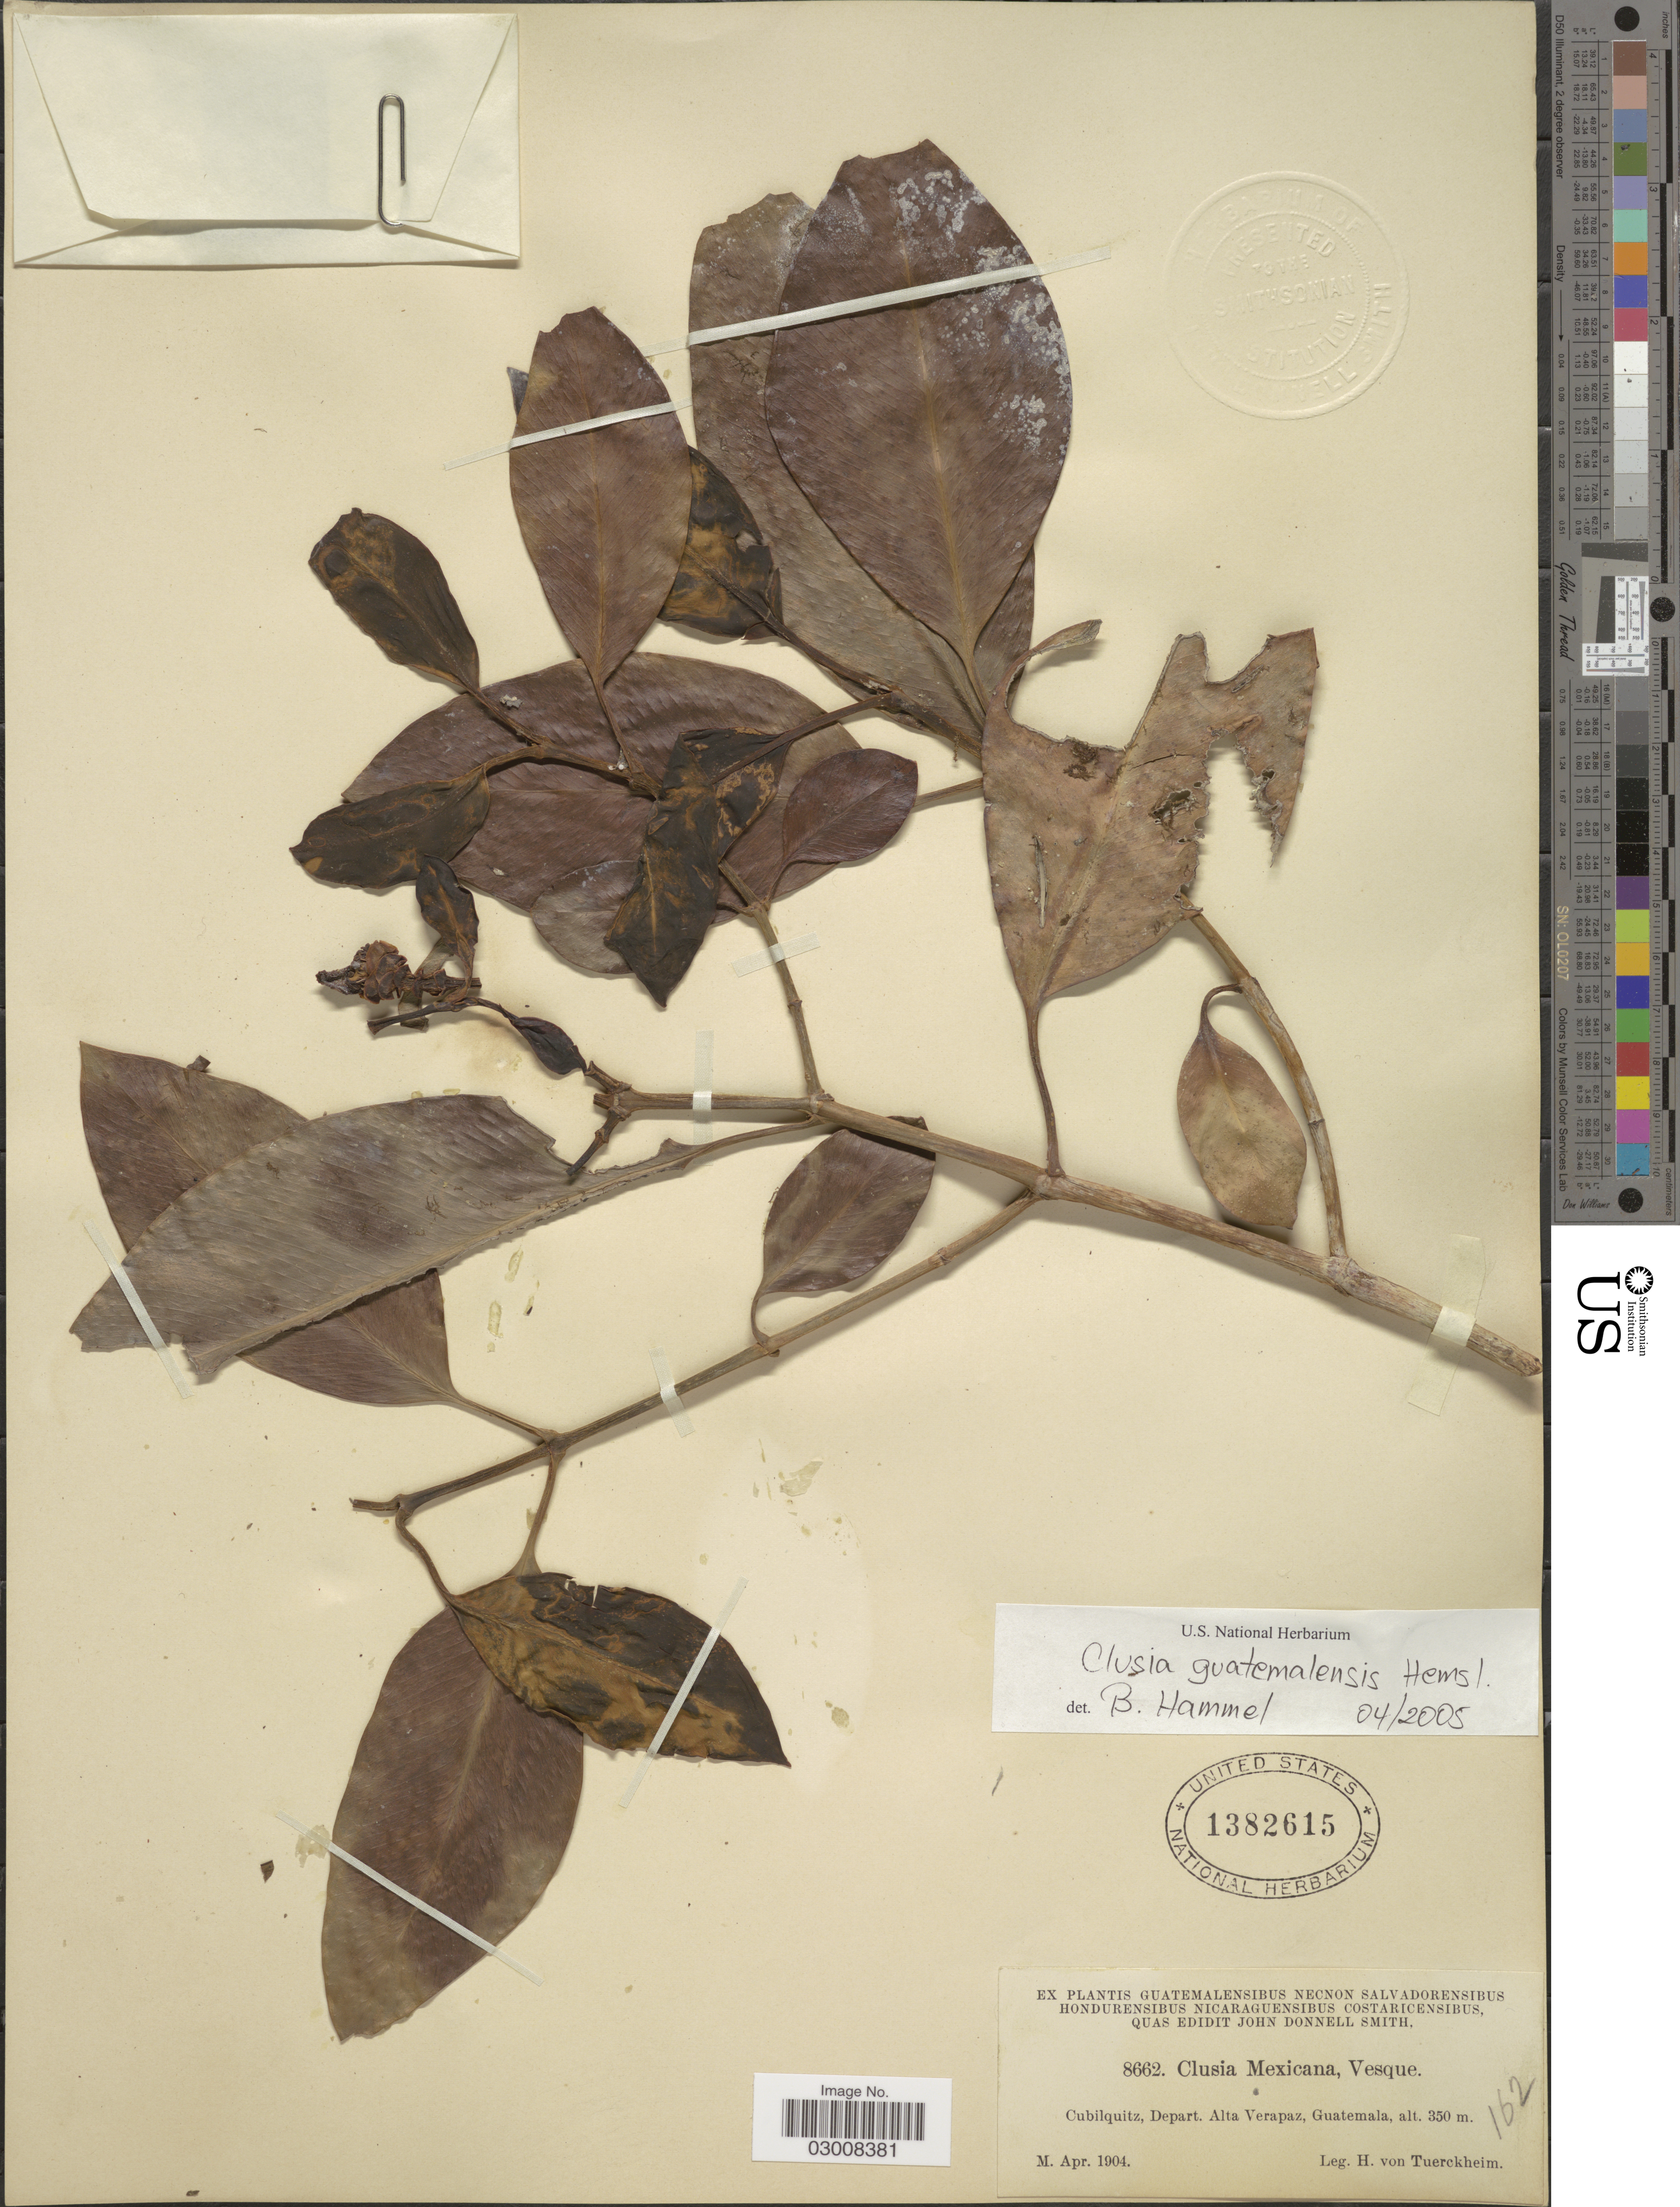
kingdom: Plantae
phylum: Tracheophyta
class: Magnoliopsida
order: Malpighiales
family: Clusiaceae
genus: Clusia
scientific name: Clusia guatemalensis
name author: Hemsl.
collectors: H. von Türckheim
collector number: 8662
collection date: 1904-04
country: Guatemala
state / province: Alta Verapaz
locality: Cubilquitz, Depart. Alta Verapaz.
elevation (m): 350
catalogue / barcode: US 1382615